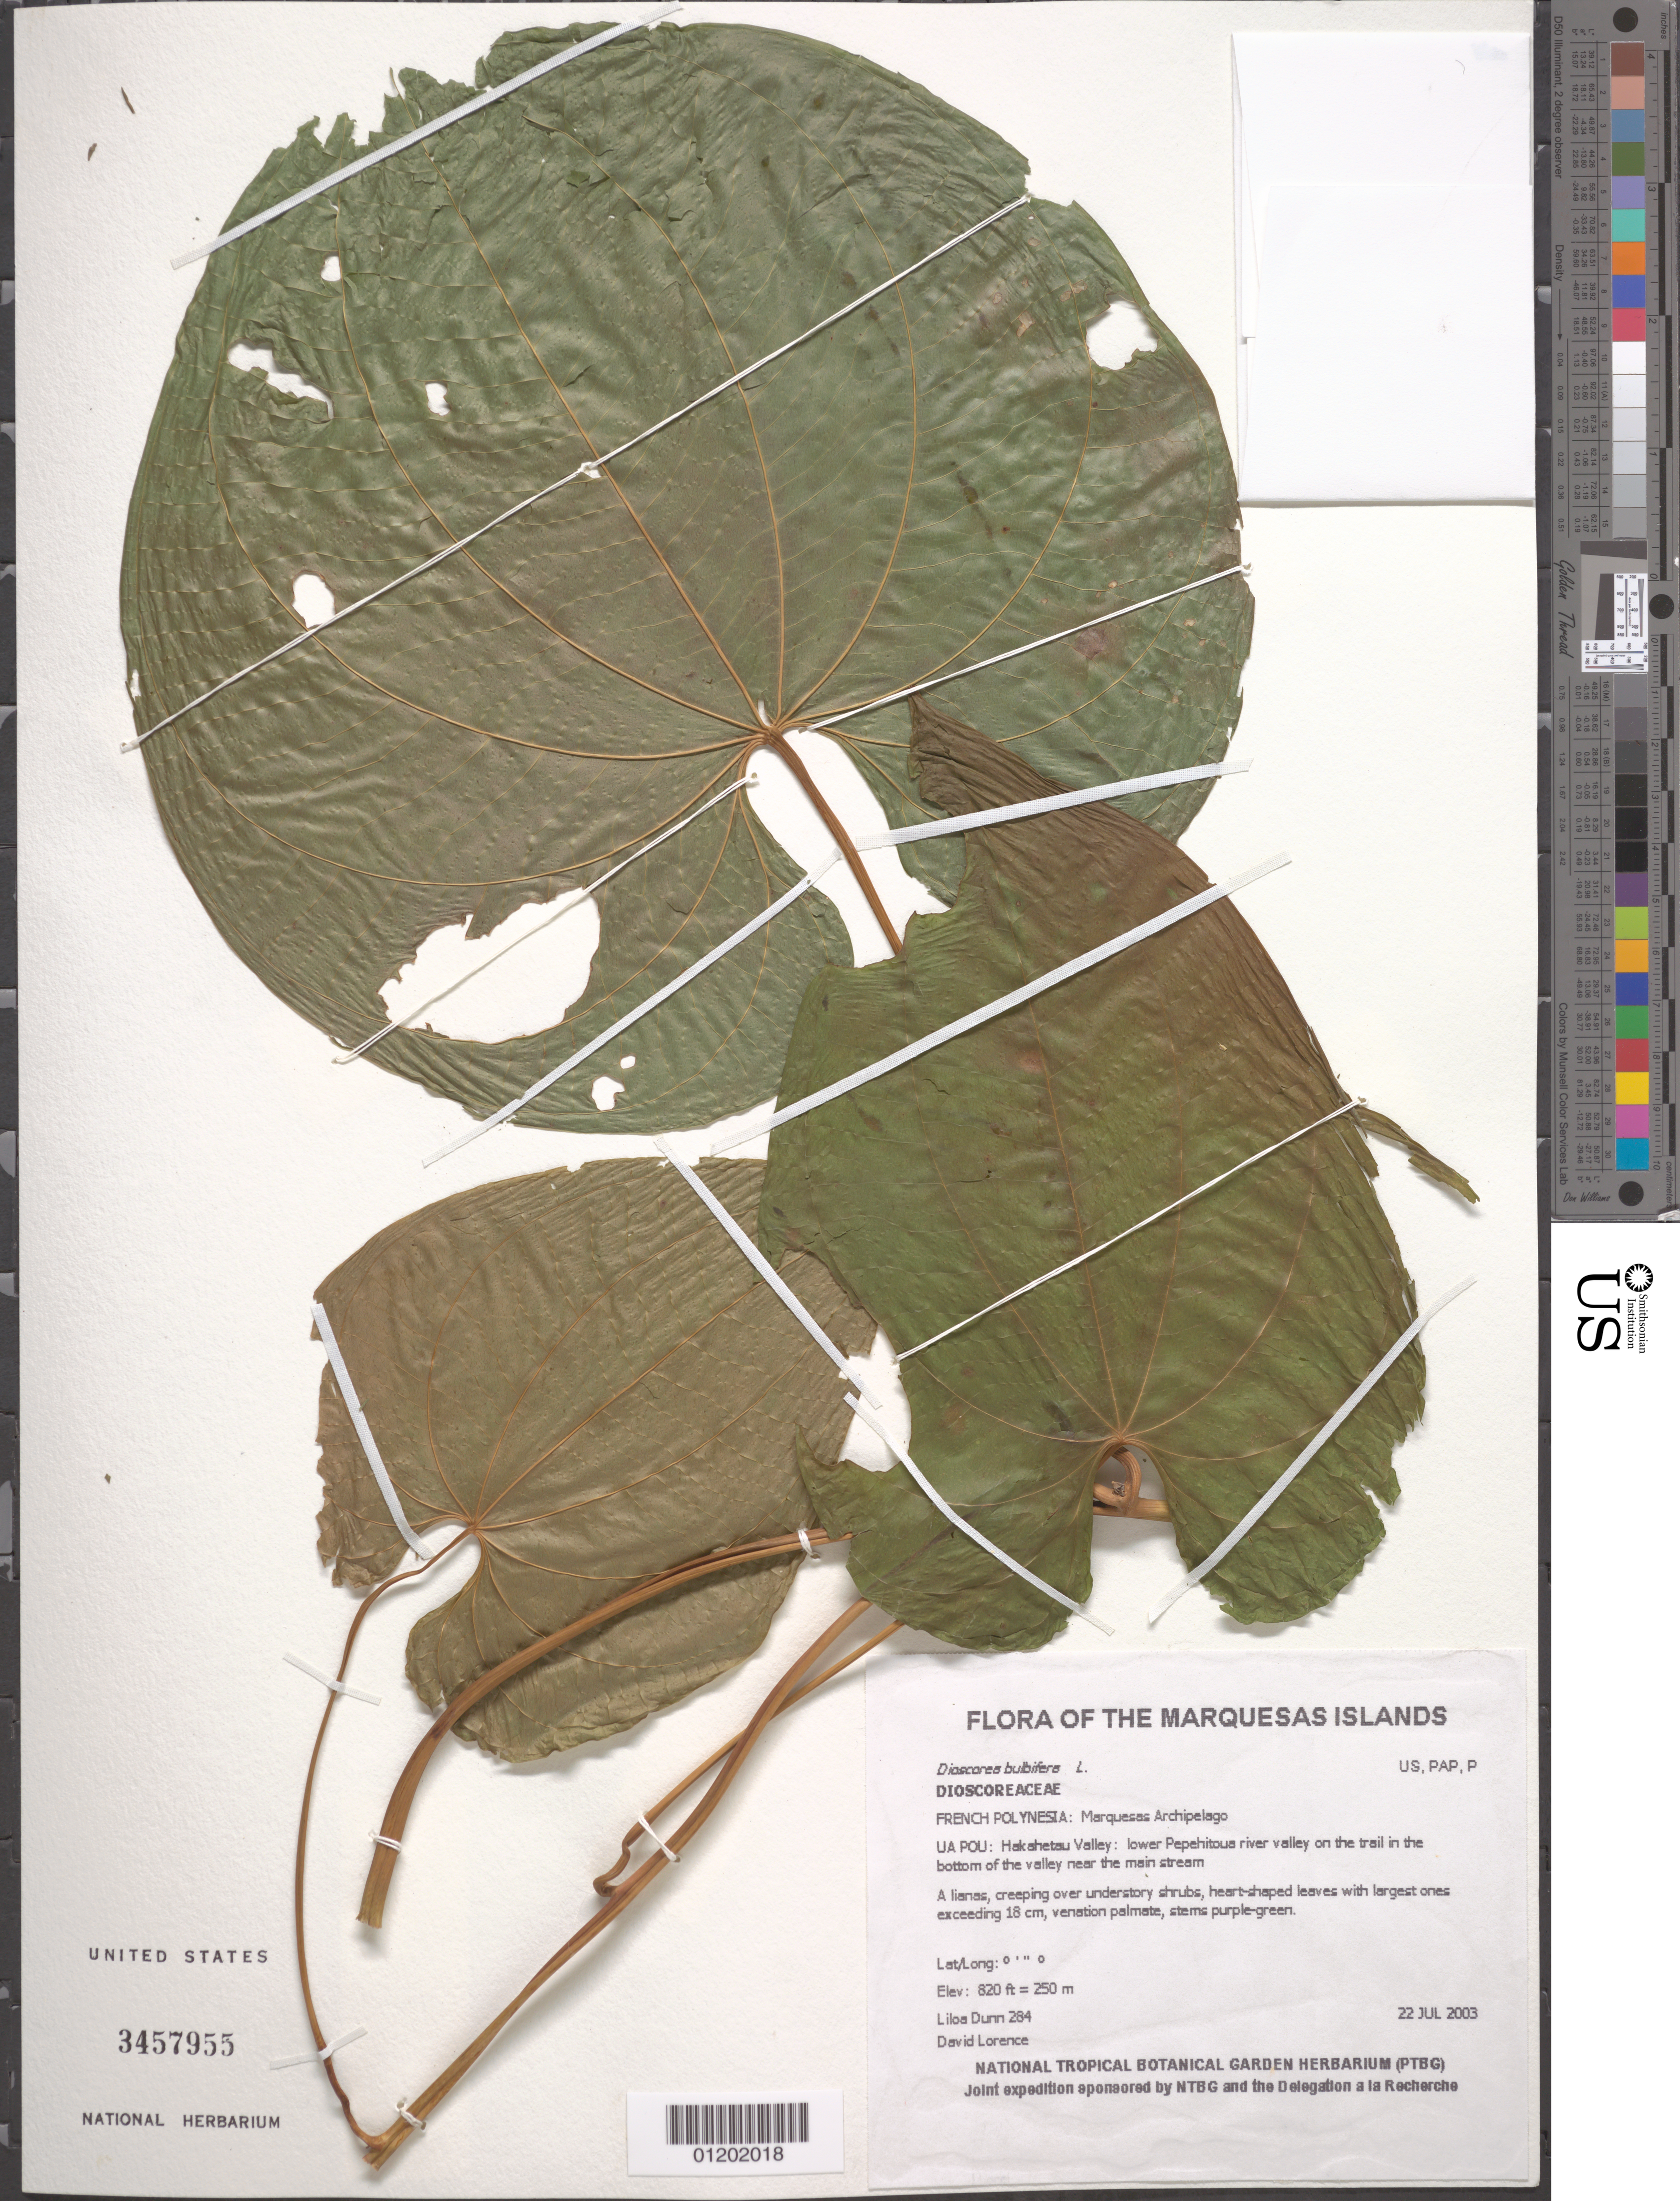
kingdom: Plantae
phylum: Tracheophyta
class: Liliopsida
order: Dioscoreales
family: Dioscoreaceae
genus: Dioscorea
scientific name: Dioscorea bulbifera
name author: L.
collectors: L. Dunn & D. Lorence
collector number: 284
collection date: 2003-07-22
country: French Polynesia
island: Ua Pou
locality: Hakahetau Valley: on the trail in the bottom of the valley near the main stream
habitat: Creeping over understory shrubs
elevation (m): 250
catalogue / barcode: US 3457955